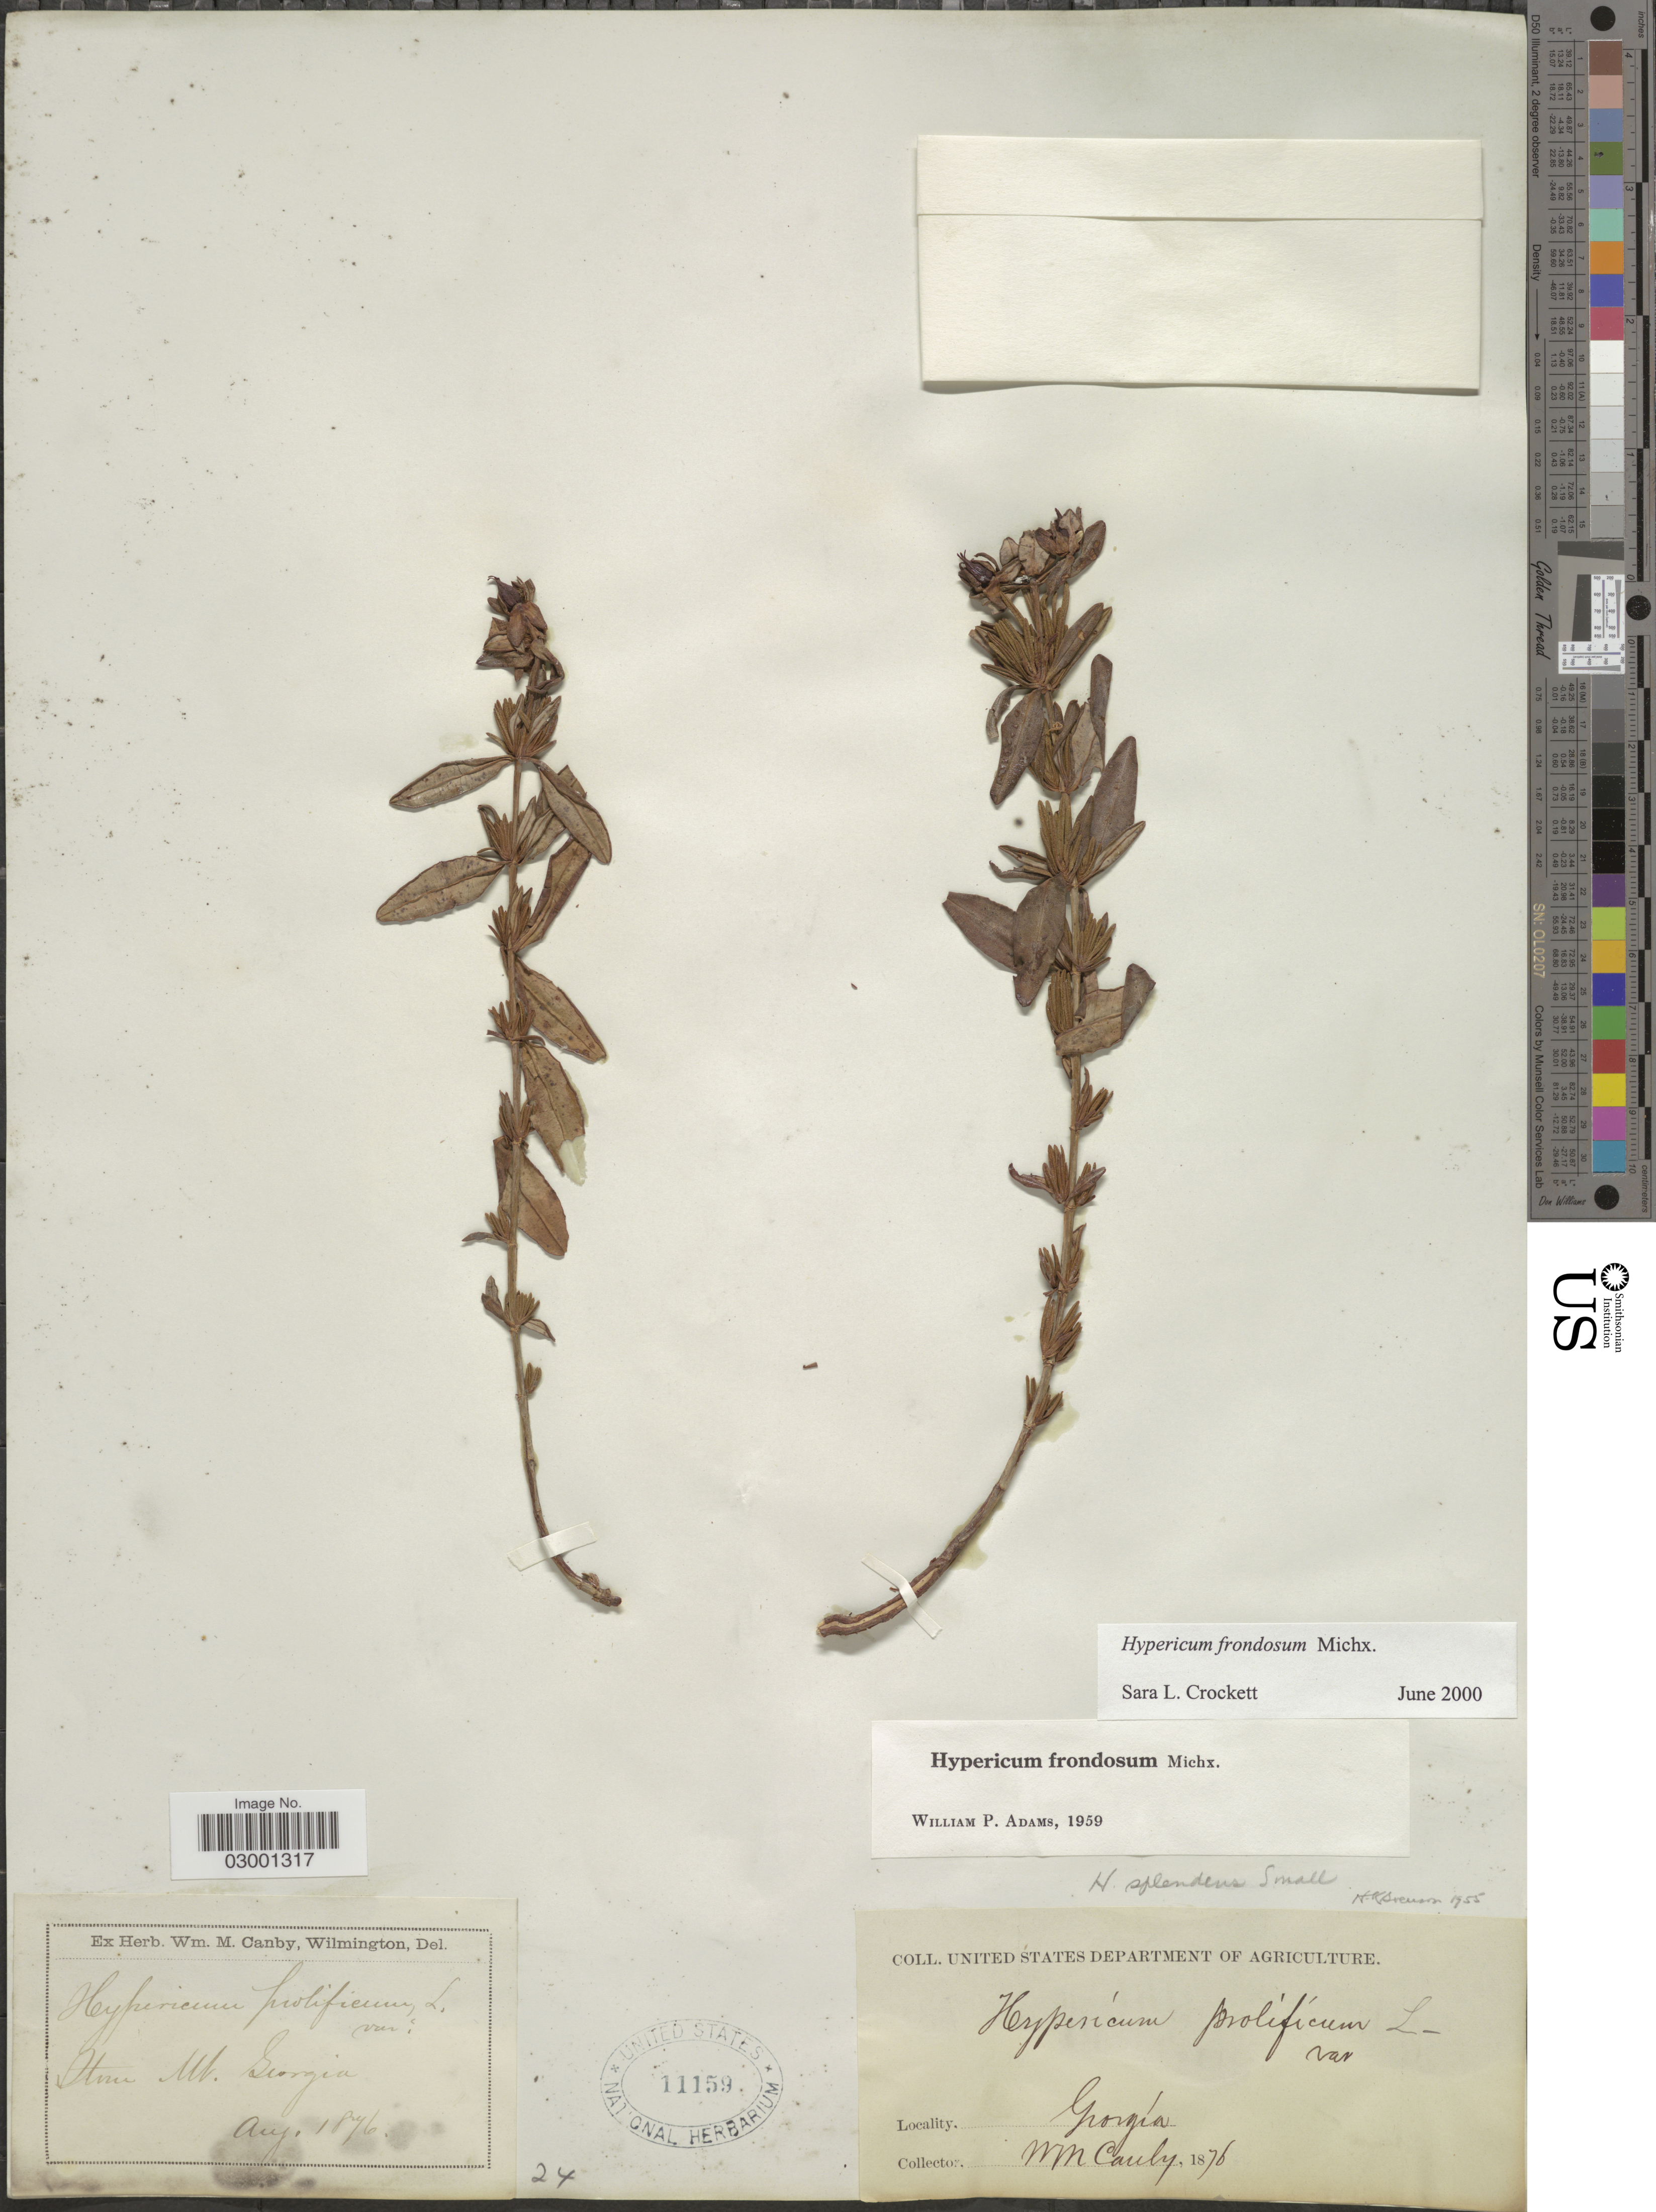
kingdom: Plantae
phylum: Tracheophyta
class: Magnoliopsida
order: Malpighiales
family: Hypericaceae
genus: Hypericum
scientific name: Hypericum frondosum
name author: Michx.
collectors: W. Canby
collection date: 1876-08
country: United States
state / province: Georgia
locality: Stone Mt.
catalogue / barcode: US 11159